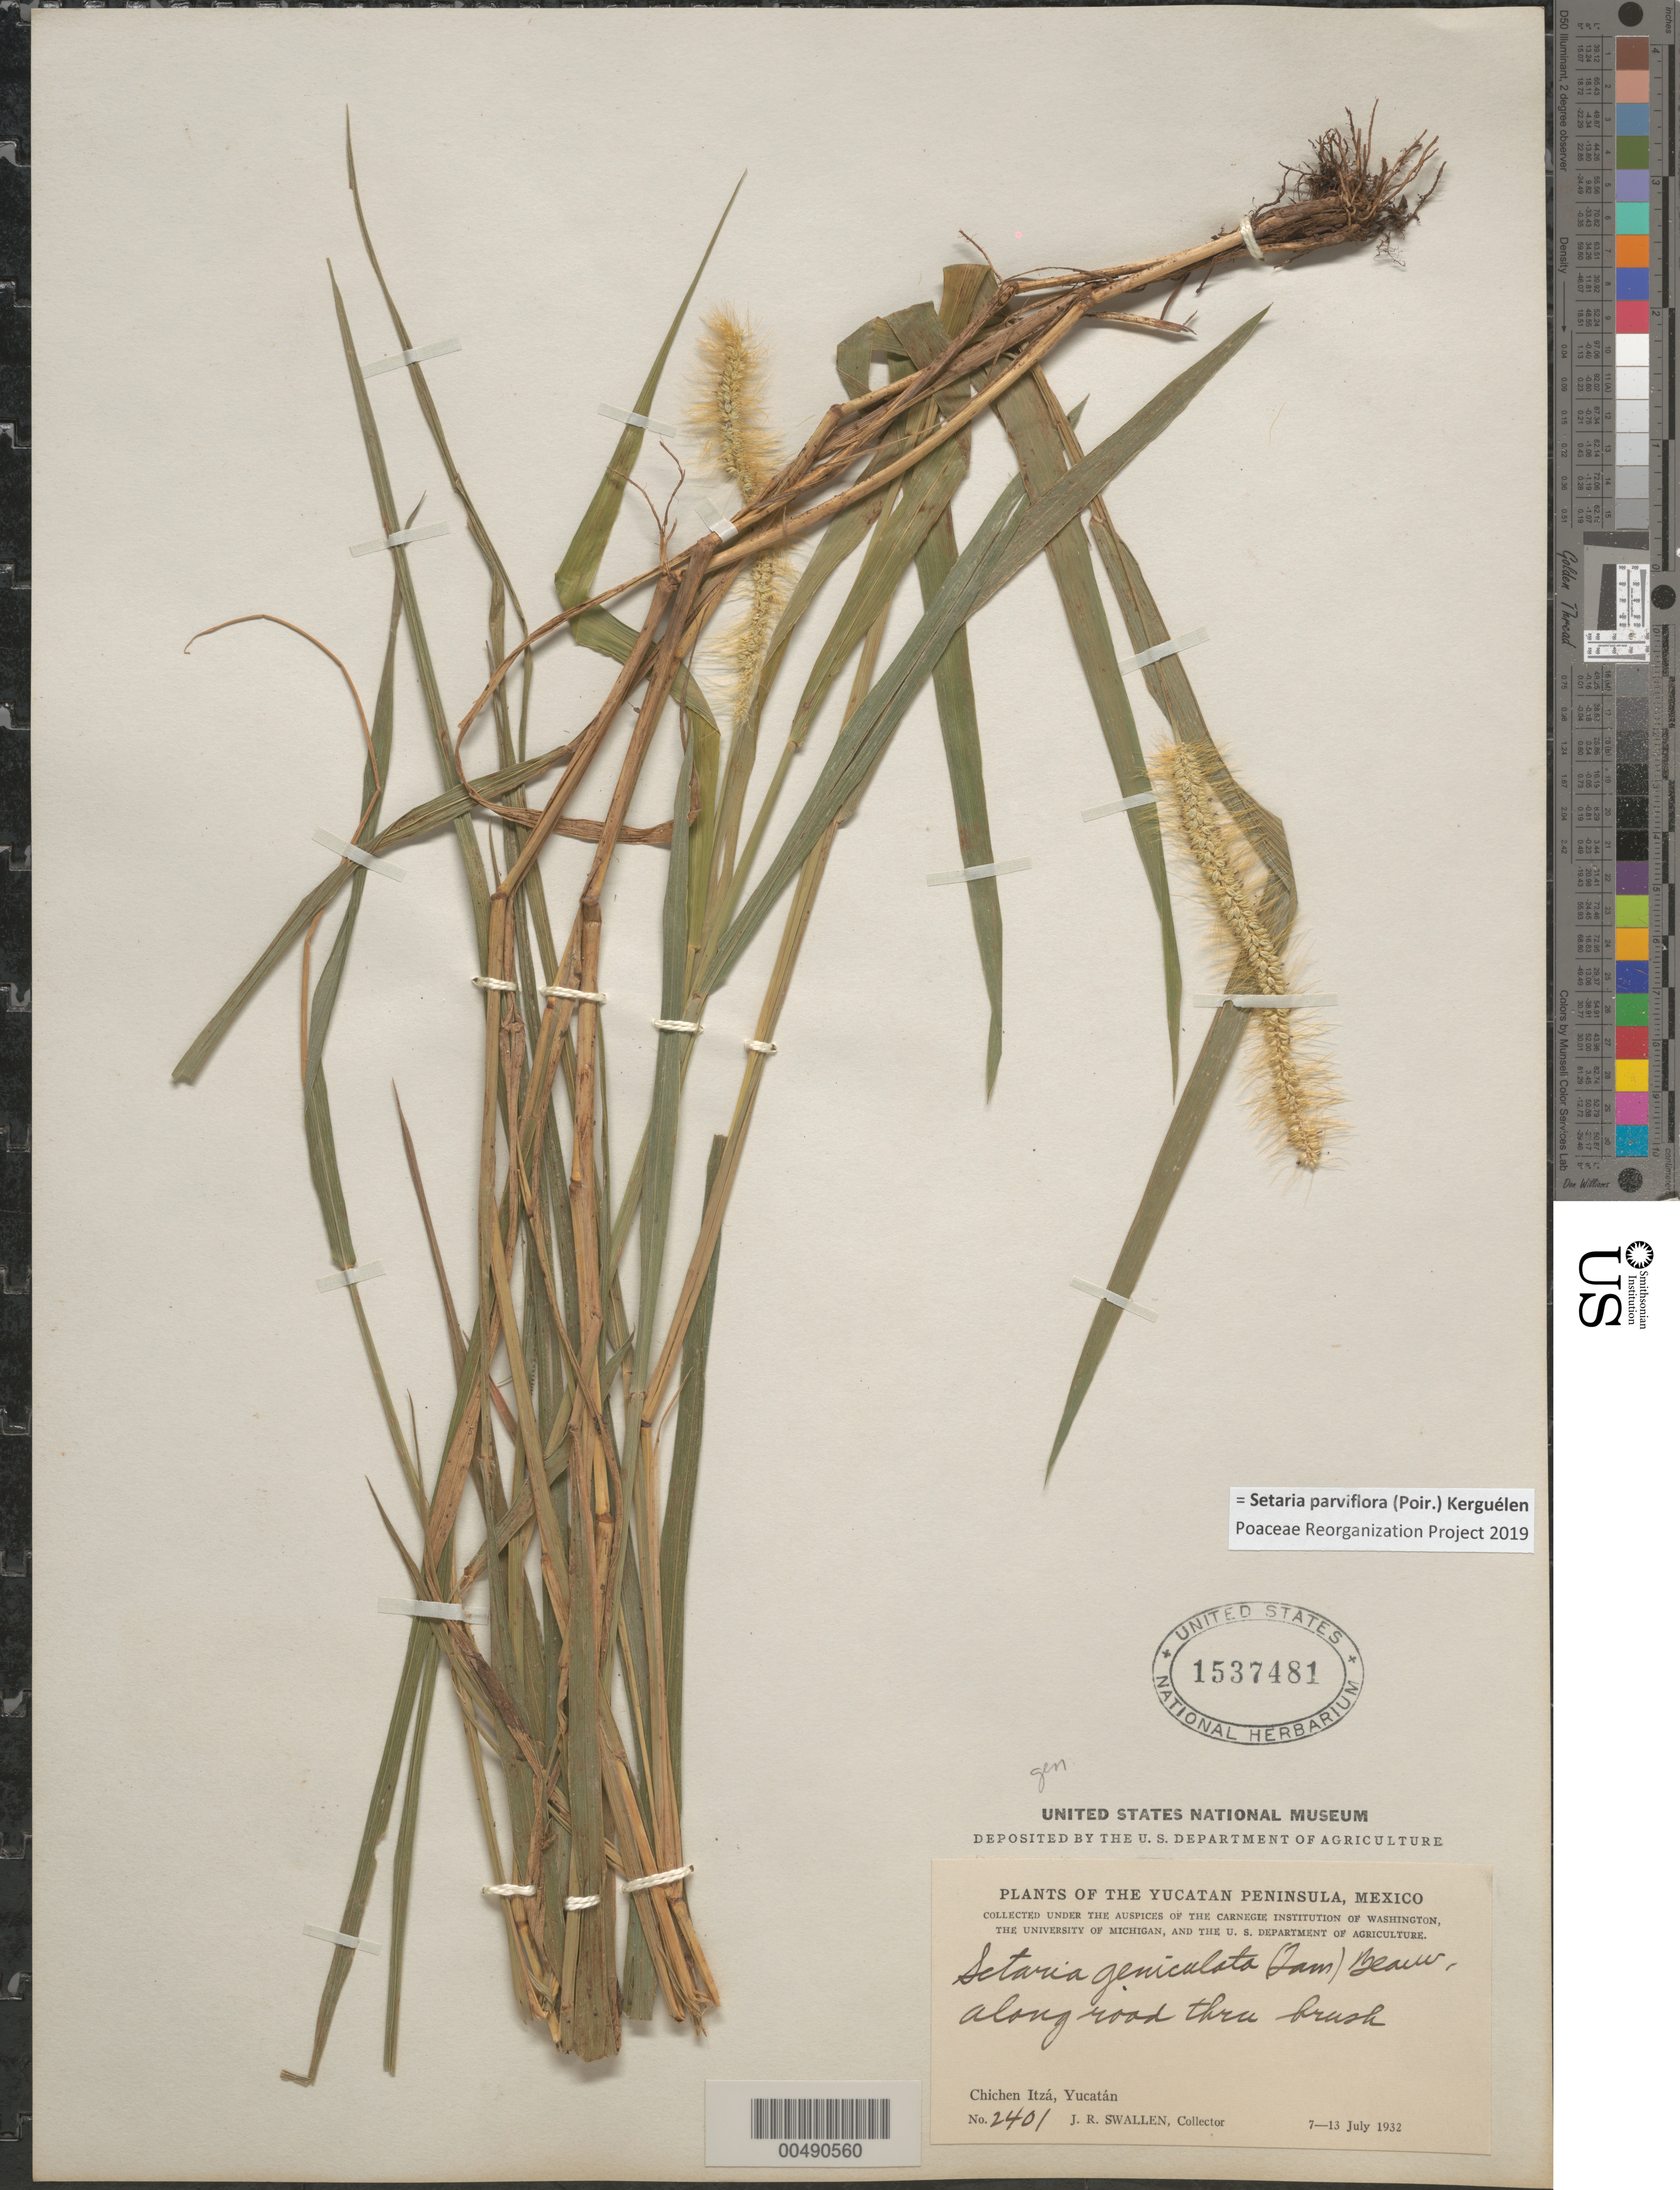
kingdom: Plantae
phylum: Tracheophyta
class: Liliopsida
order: Poales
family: Poaceae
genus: Setaria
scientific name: Setaria parviflora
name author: (Poir.) Kerguélen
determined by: Poaceae Reorganization Project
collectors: J. R. Swallen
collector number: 2401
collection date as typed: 7 Jul 1932 to 13 Jul 1932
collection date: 1932-07-07/1932-07-13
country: Mexico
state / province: Yucatan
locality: Chichen Itzá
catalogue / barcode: US 1537481